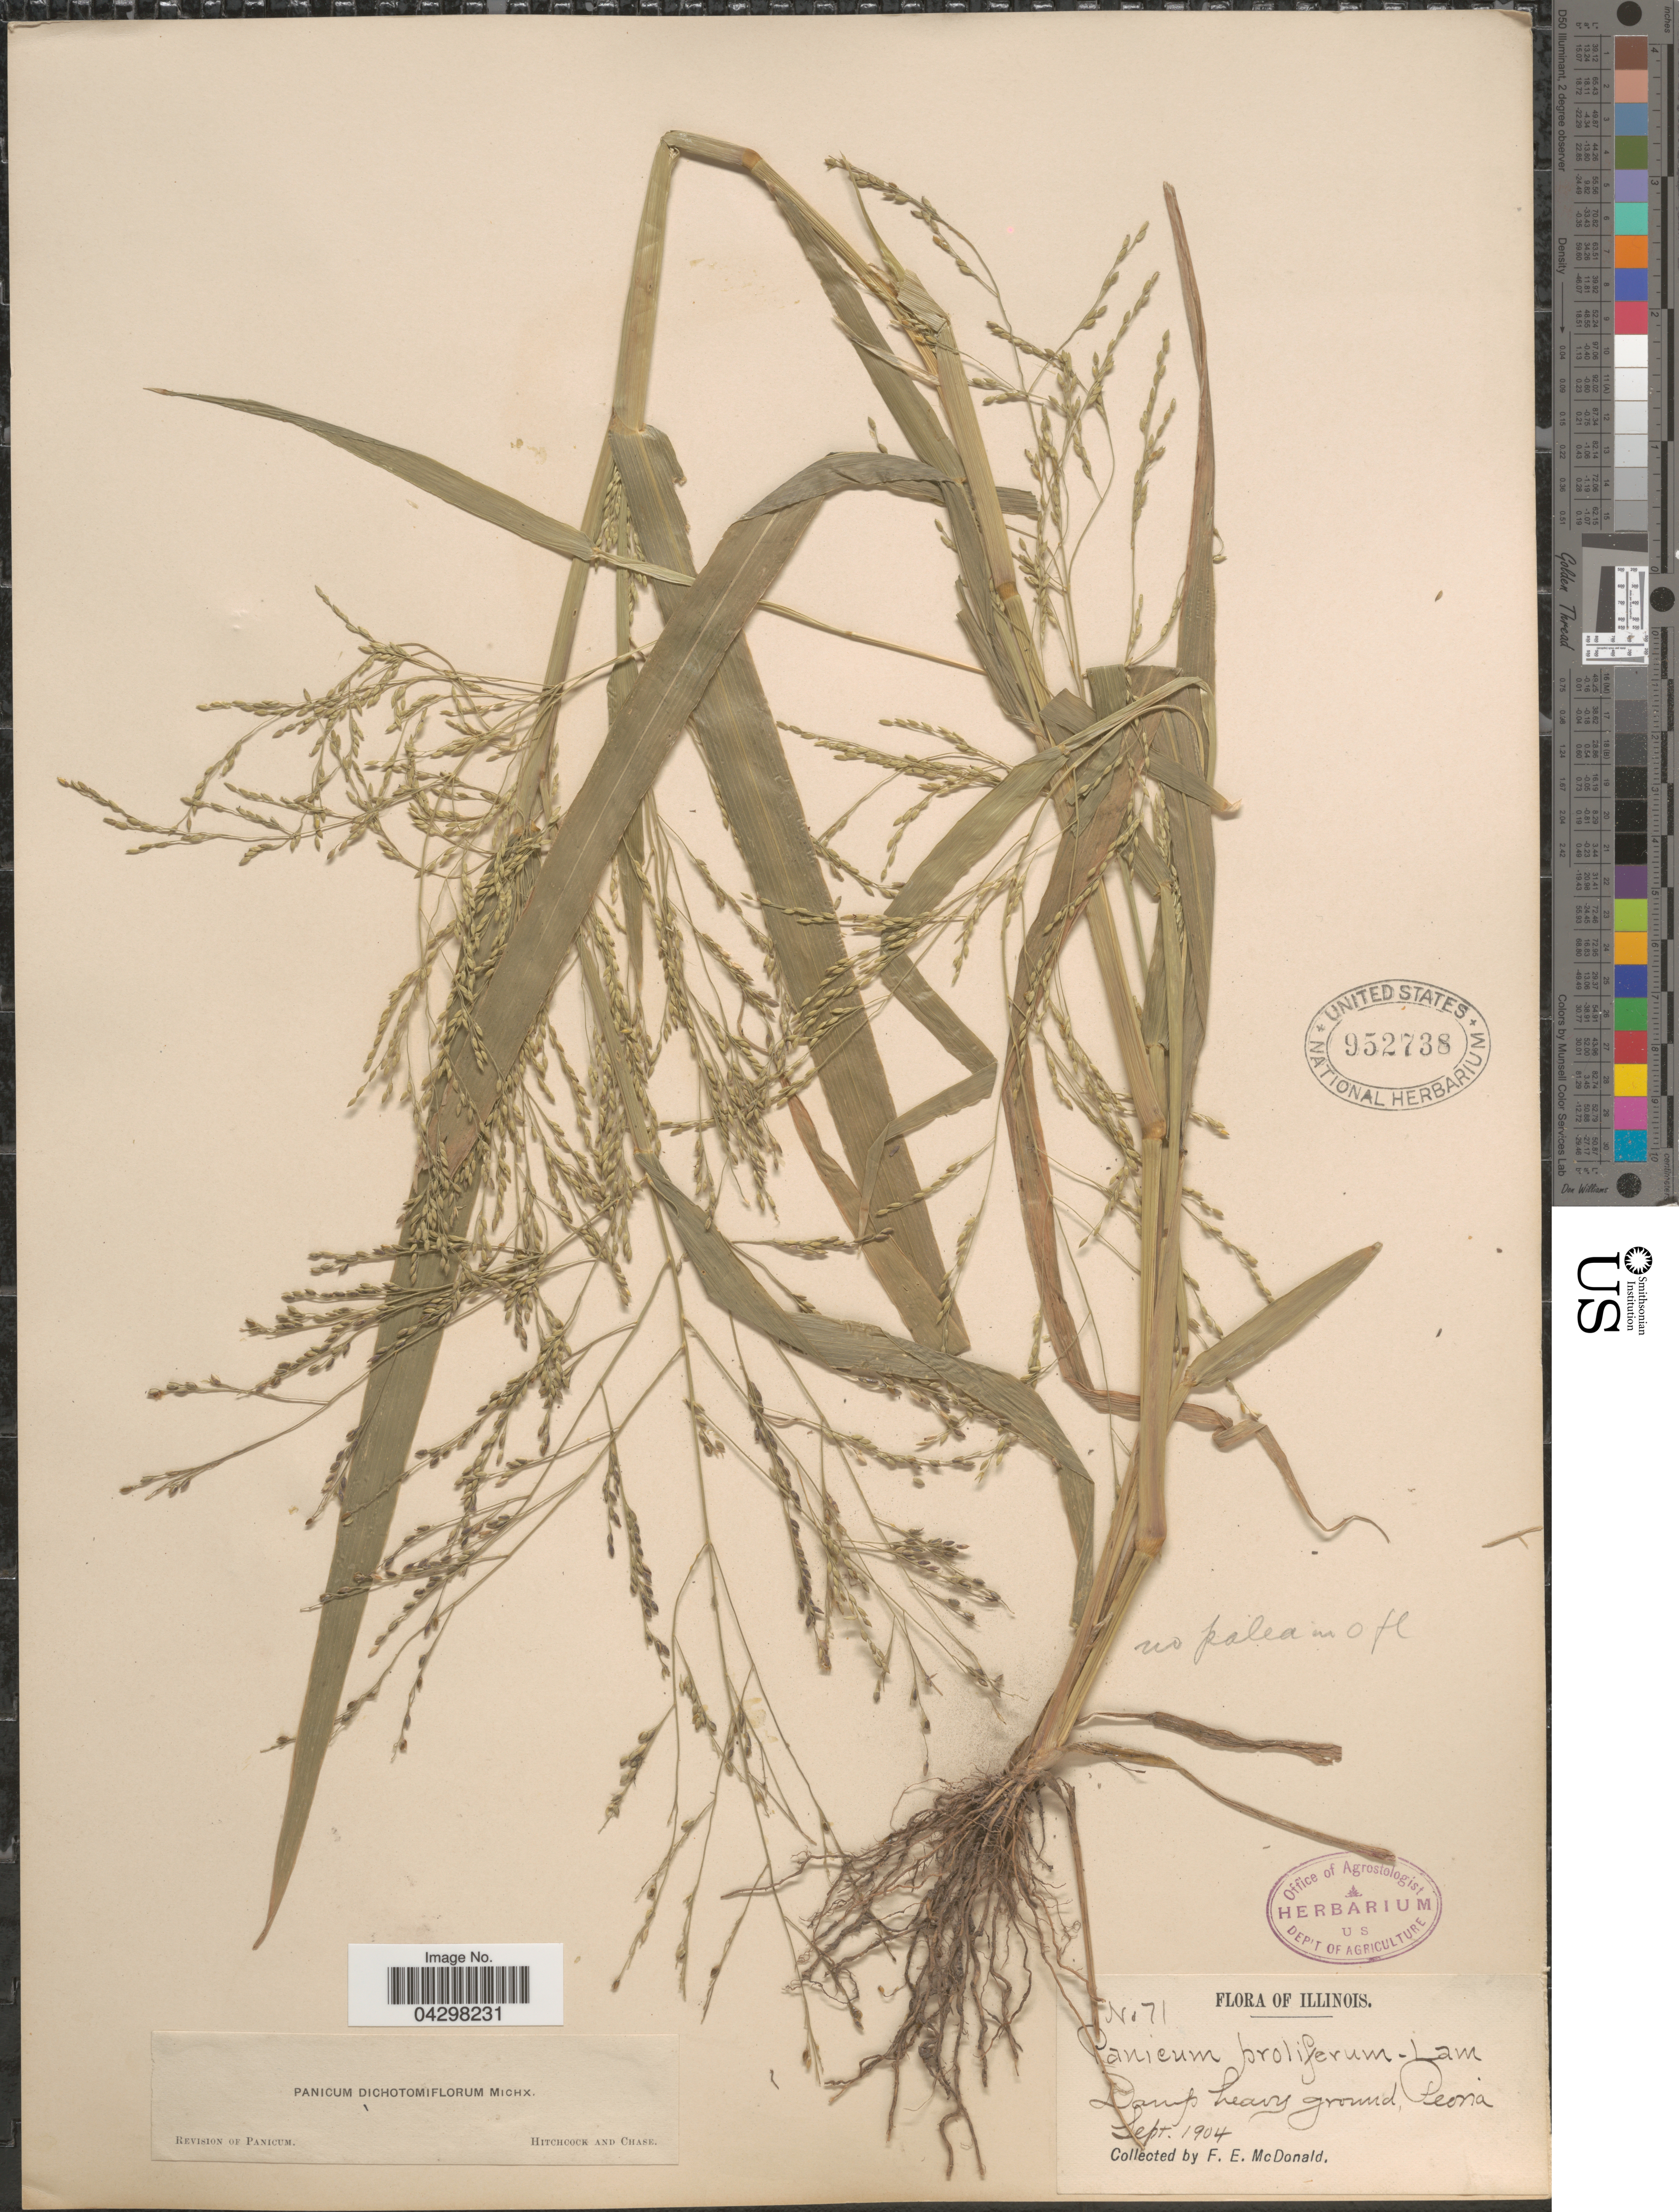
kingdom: Plantae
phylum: Tracheophyta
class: Liliopsida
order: Poales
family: Poaceae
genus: Panicum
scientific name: Panicum dichotomiflorum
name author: Michx.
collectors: F. E. McDonald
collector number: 71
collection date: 1904-09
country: United States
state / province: Illinois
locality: Damp heavy ground, Peoria.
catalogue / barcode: US 952738